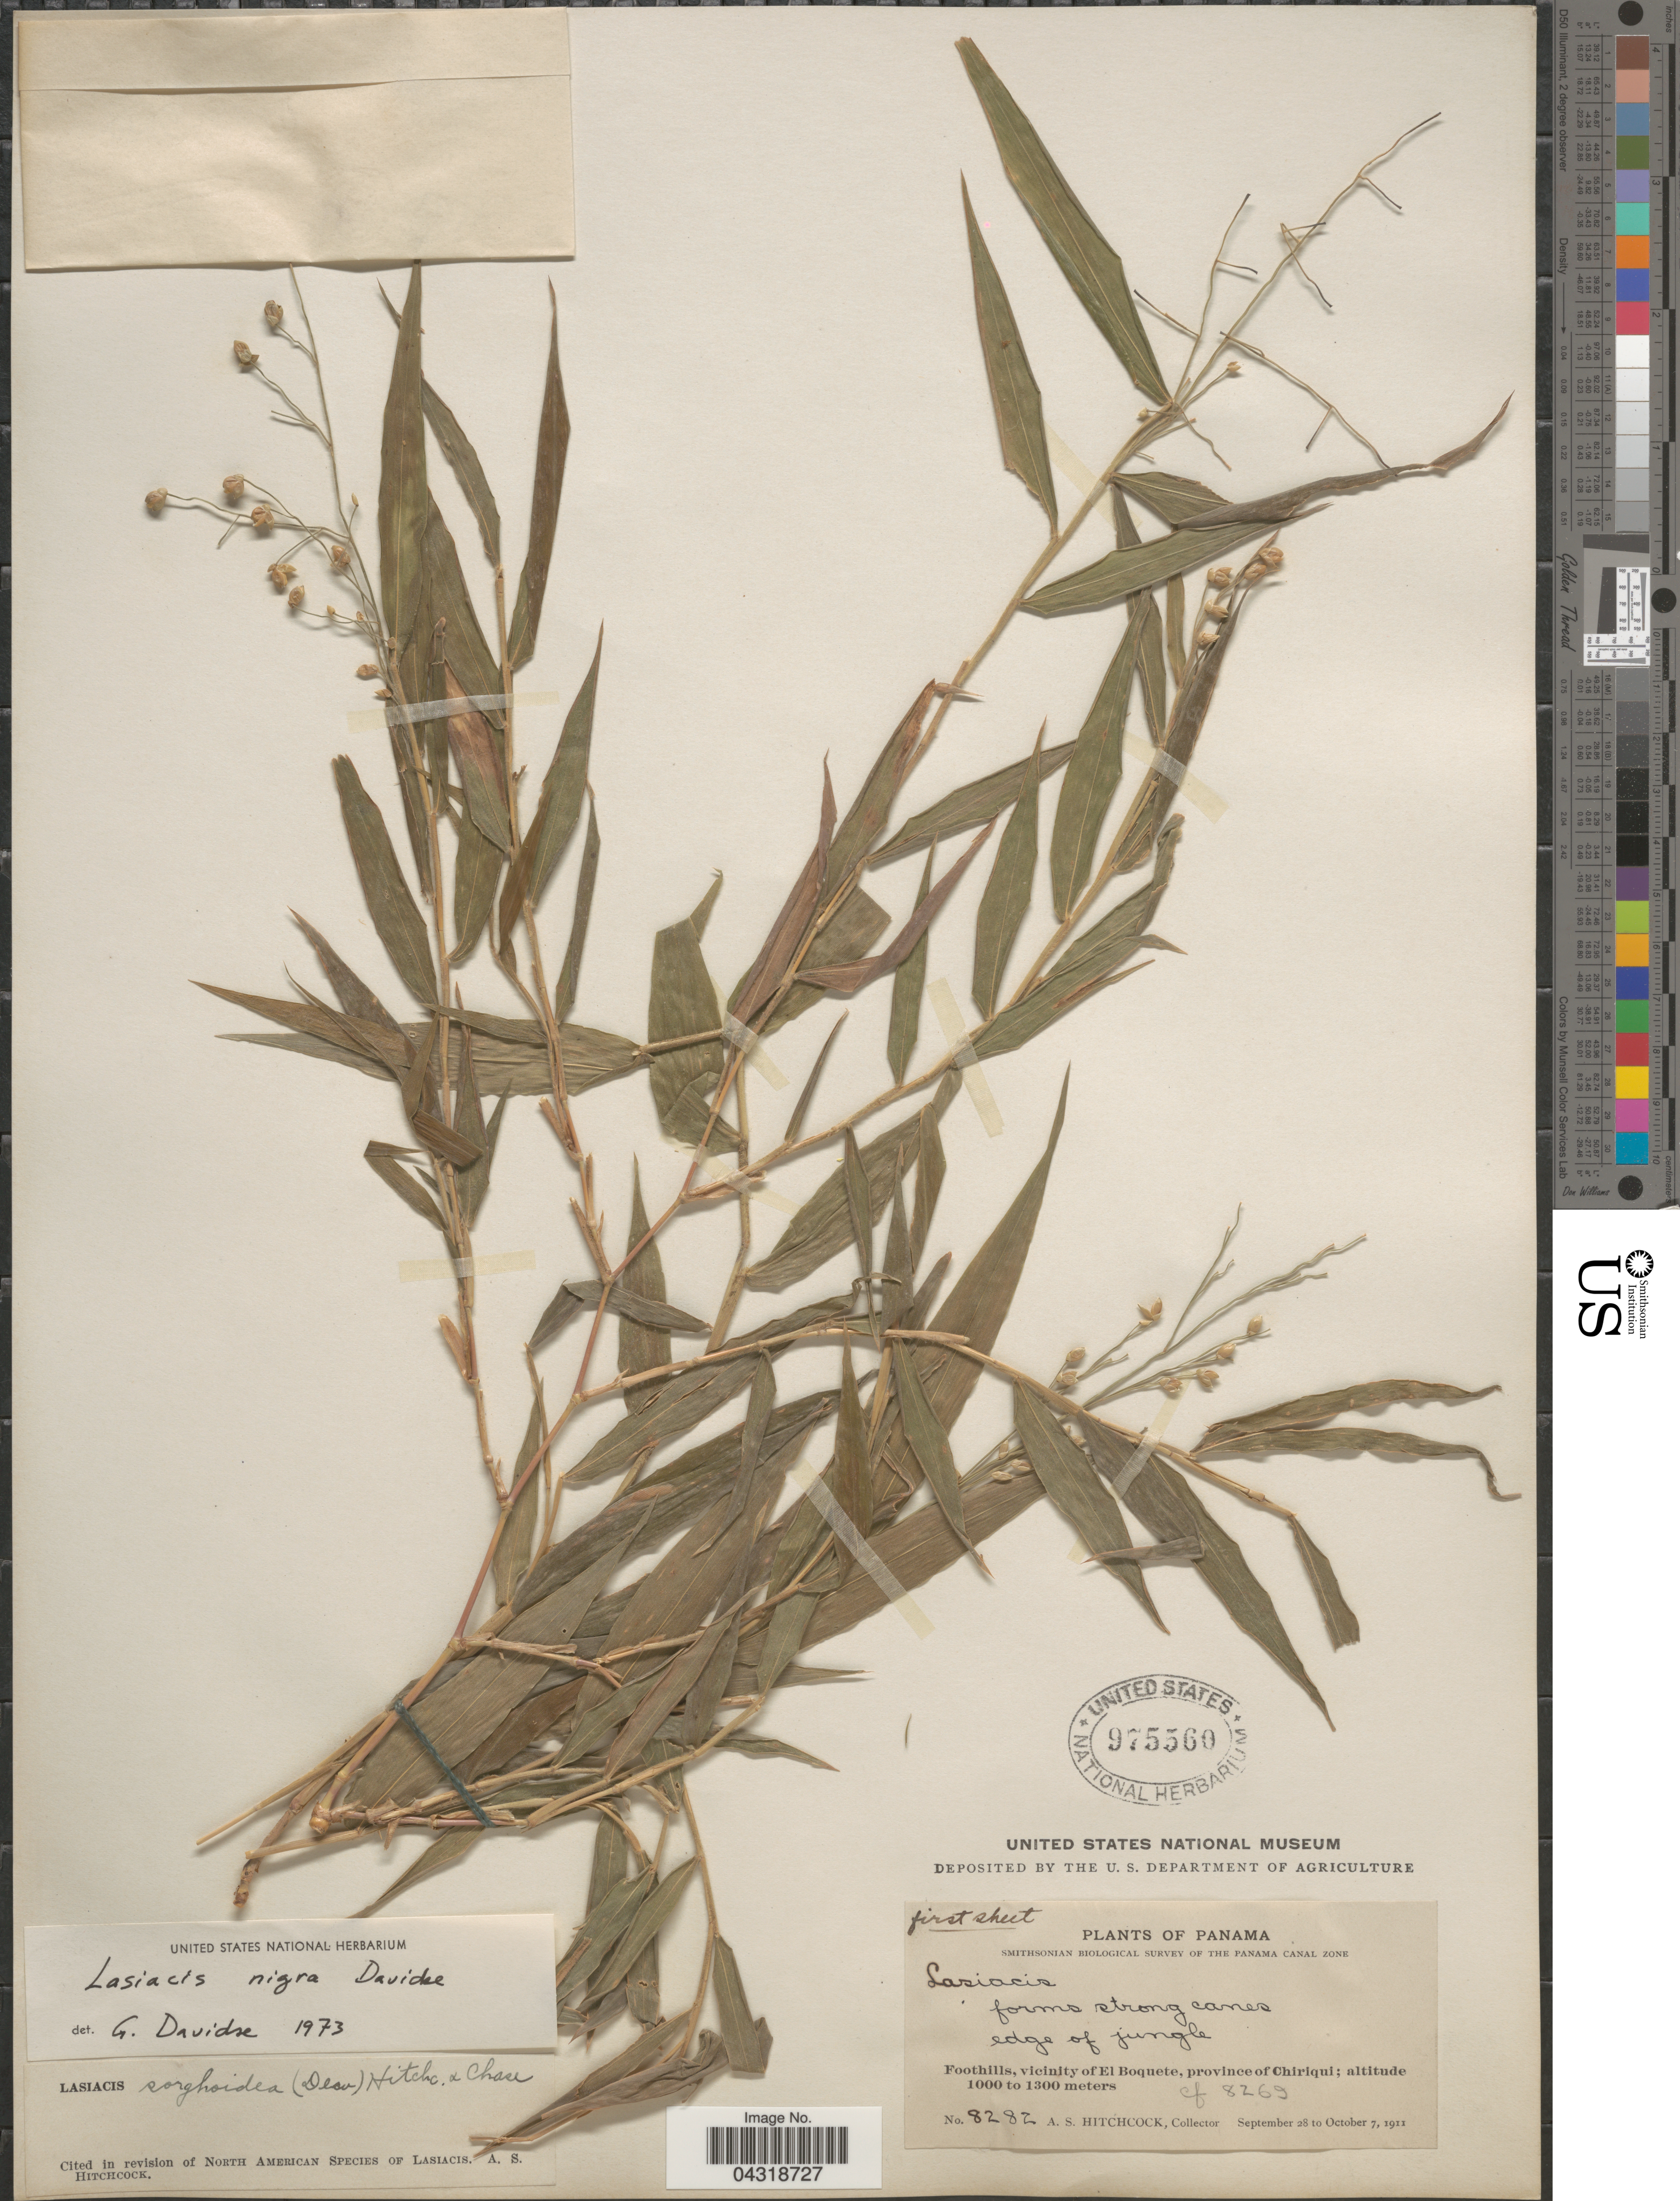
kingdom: Plantae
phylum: Tracheophyta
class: Liliopsida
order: Poales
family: Poaceae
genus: Lasiacis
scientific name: Lasiacis oaxacensis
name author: (Steud.) Hitchc.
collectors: A. S. Hitchcock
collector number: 8282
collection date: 1911-09-28/1911-10-07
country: Panama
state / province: Chiriqui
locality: Smithsonian Biological Survey of the Panama Canal Zone. Foothills, vicinity of El Boquete.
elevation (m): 1000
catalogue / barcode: US 975560